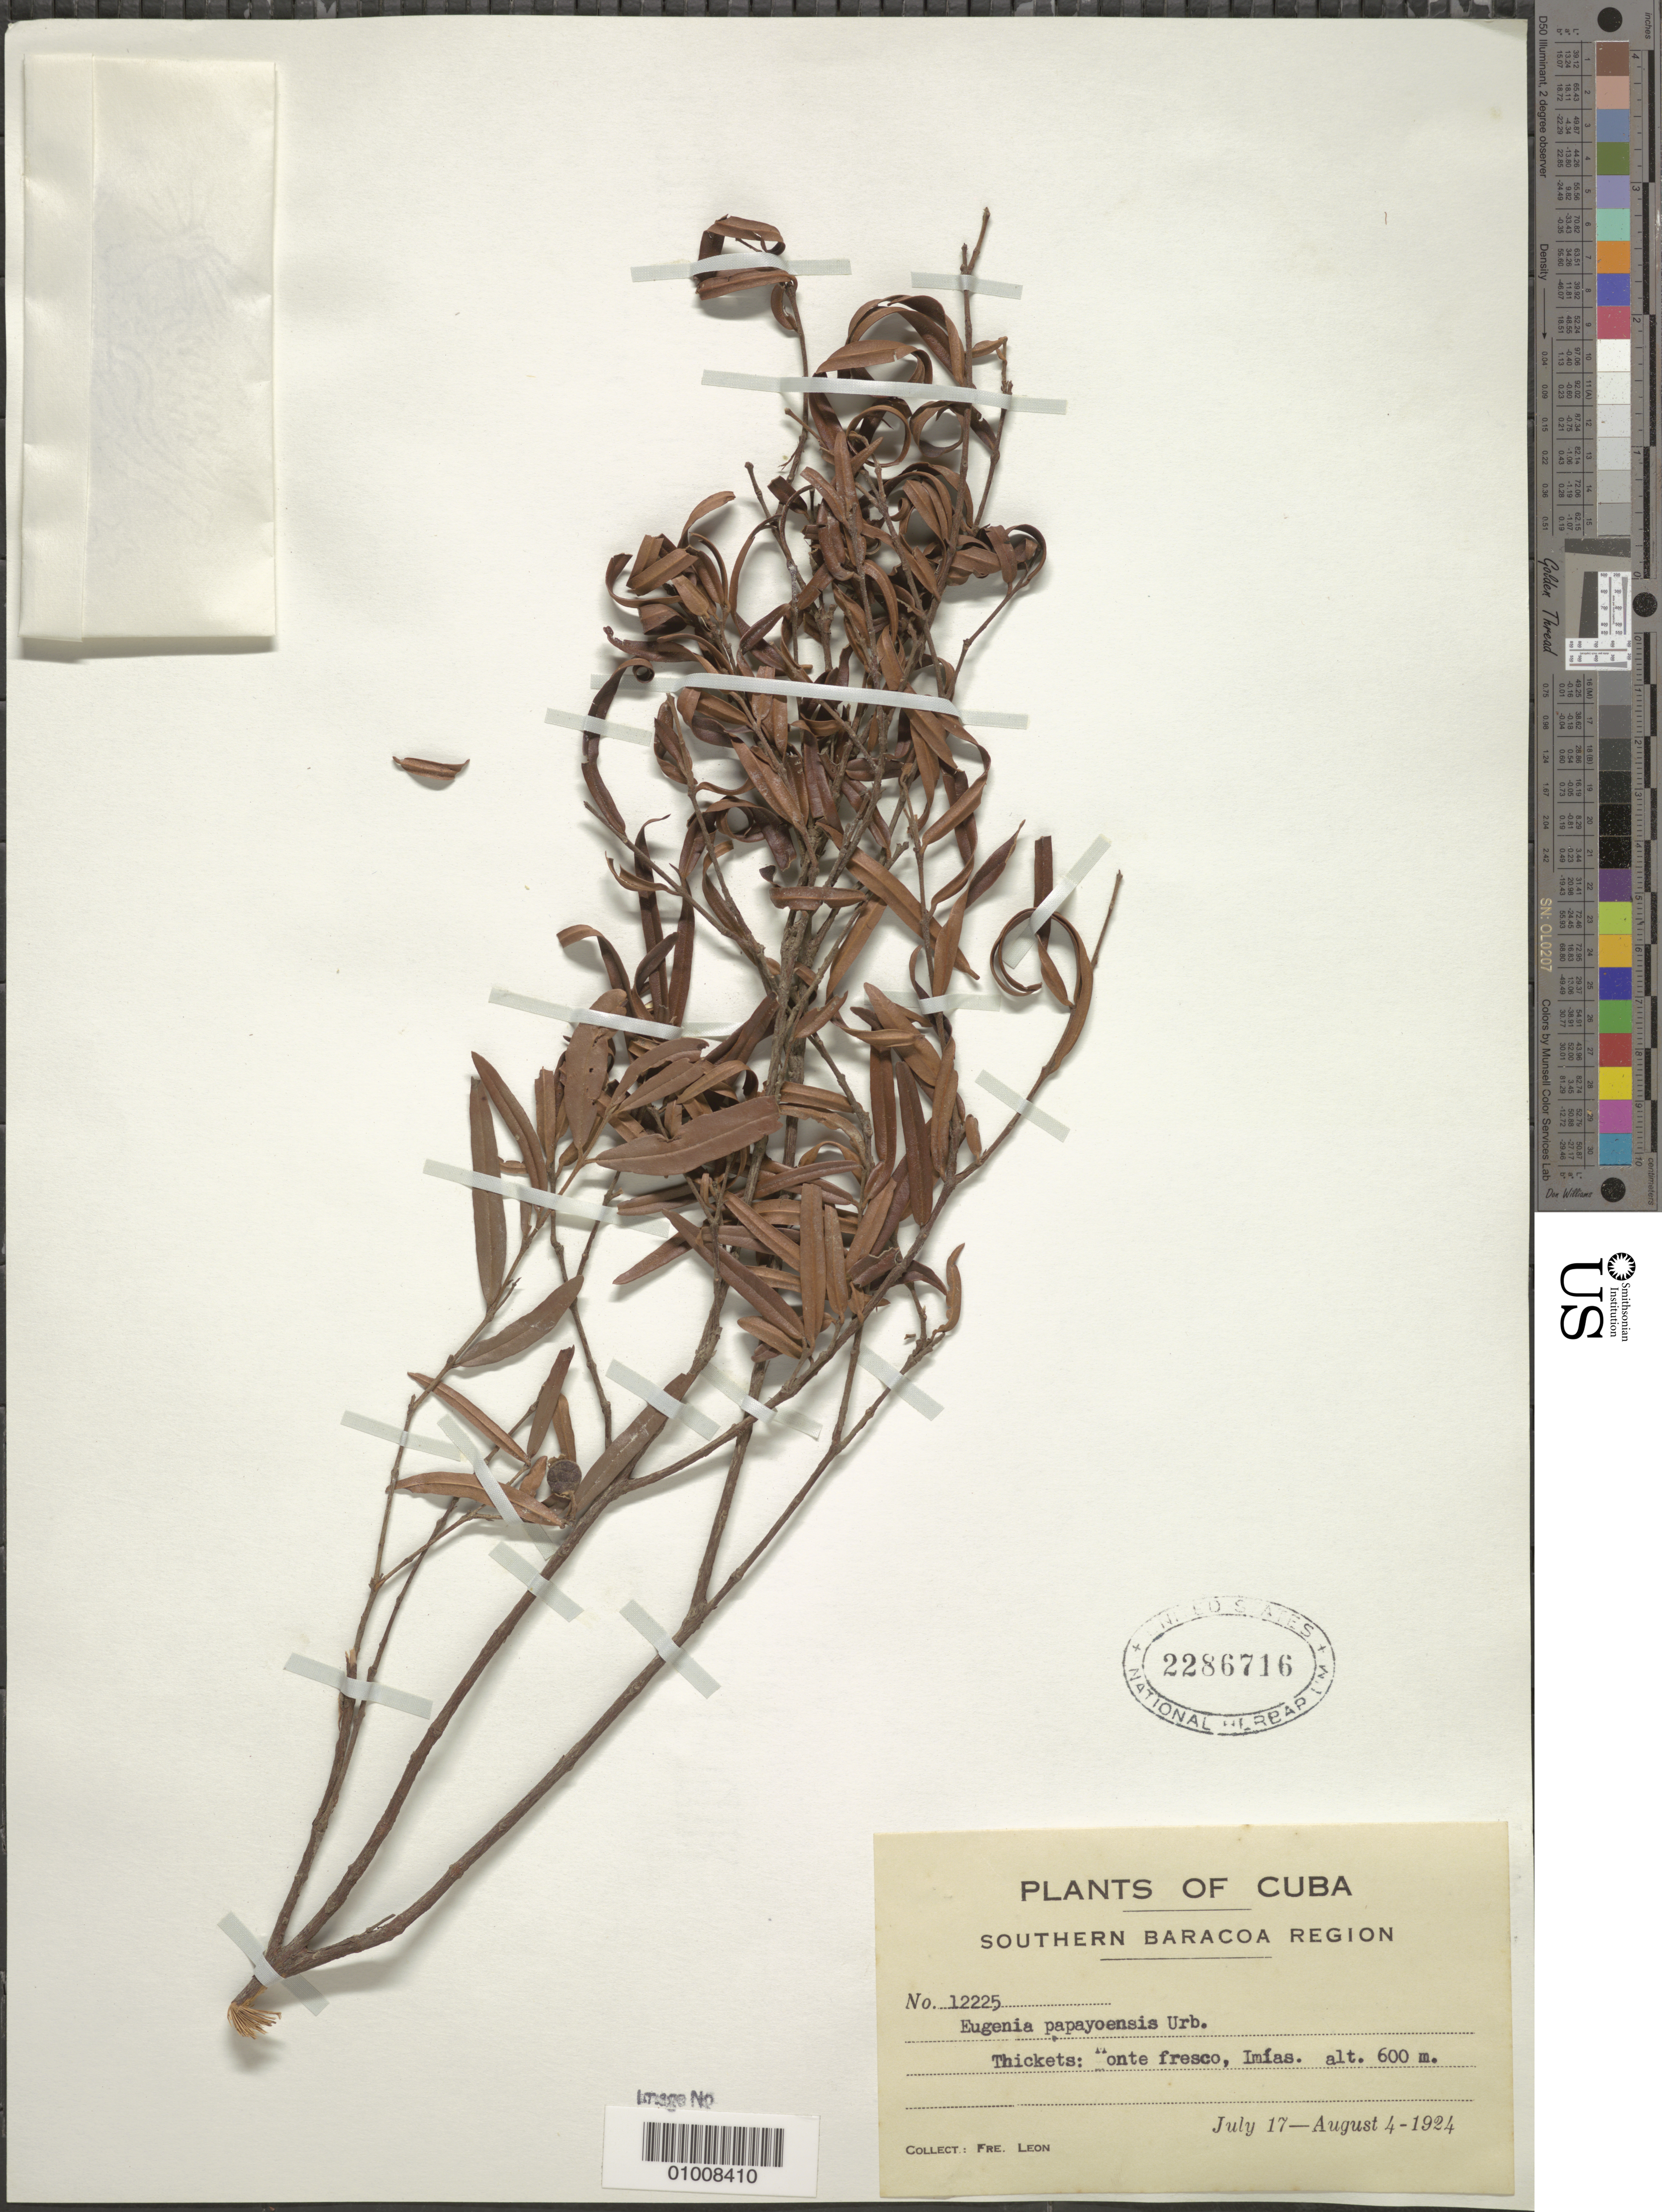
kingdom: Plantae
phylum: Tracheophyta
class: Magnoliopsida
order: Myrtales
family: Myrtaceae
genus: Eugenia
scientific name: Eugenia papayoensis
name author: Urb.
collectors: Bro. León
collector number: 12225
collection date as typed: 17 Jul 1924 to 04 Aug 1924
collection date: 1924-07-17/1924-08-04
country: Cuba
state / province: Oriente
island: Cuba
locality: Monte Fresco, Imías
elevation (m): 600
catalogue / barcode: US 2286716